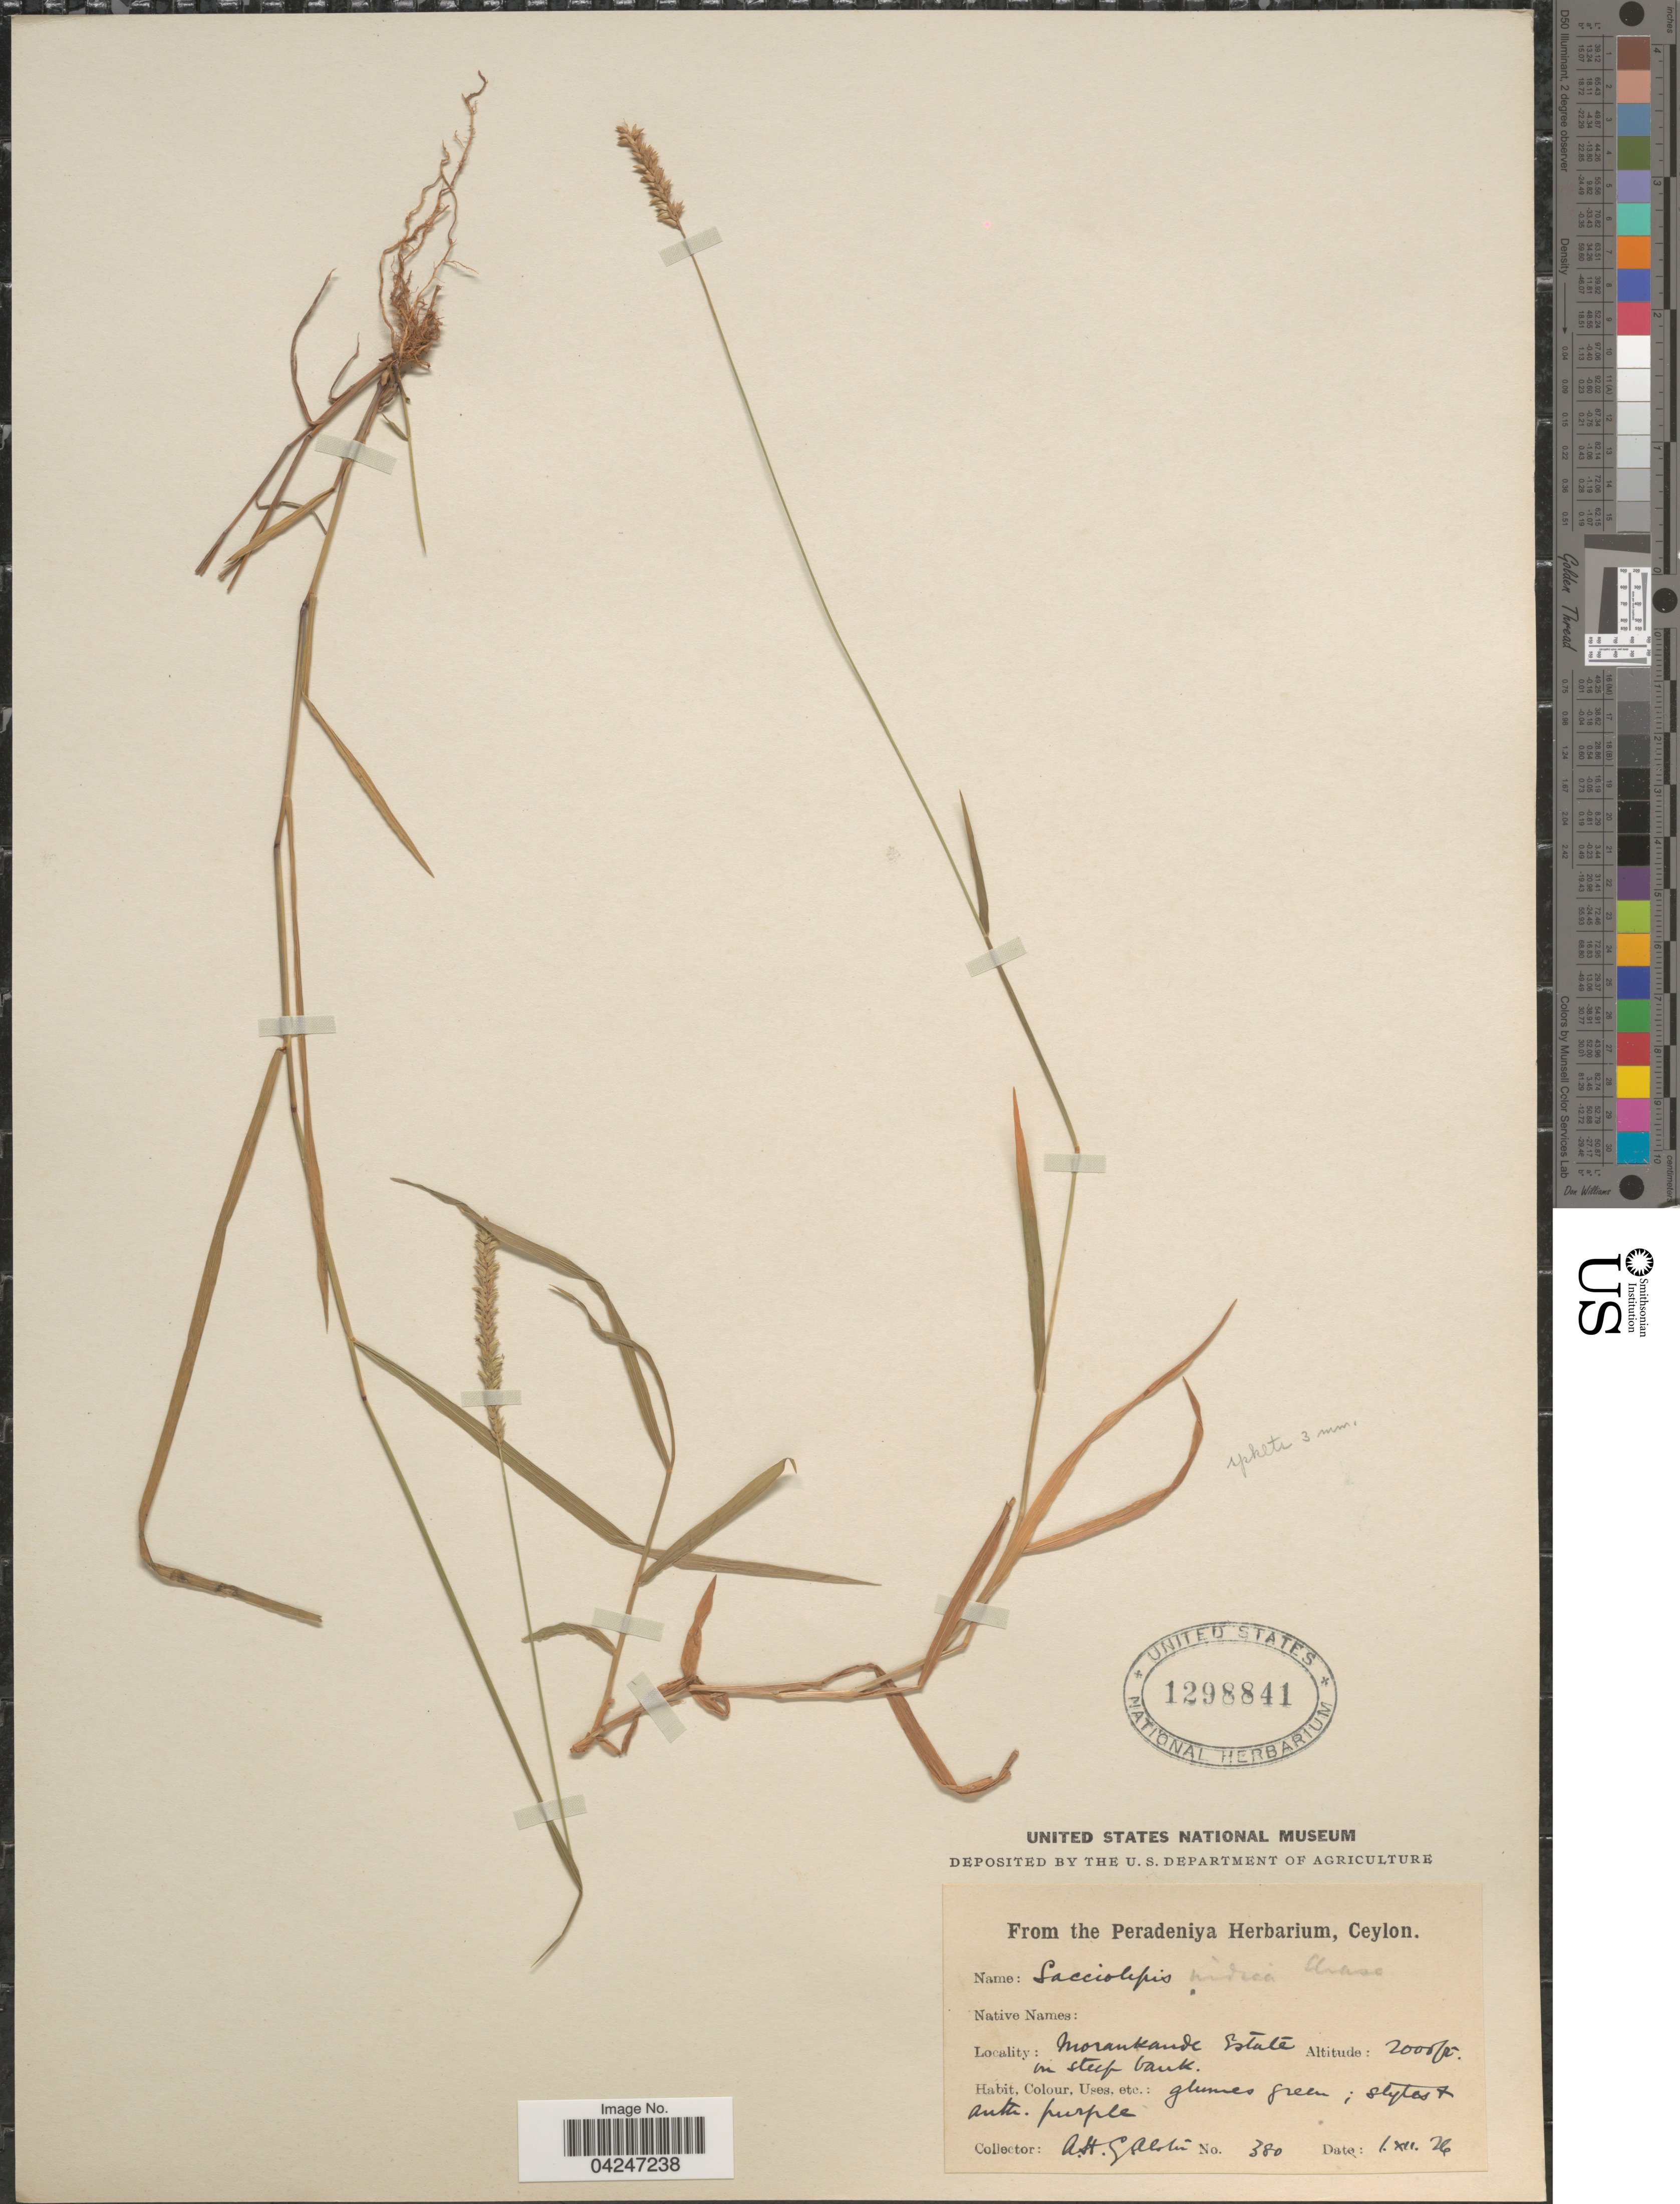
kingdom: Plantae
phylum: Tracheophyta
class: Liliopsida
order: Poales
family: Poaceae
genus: Sacciolepis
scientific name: Sacciolepis indica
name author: (L.) Chase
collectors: A. H. Alston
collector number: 380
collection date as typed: Transcribed d/m/y: 1/12/26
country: Sri Lanka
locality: Ceylon. Morankande Estate in steep bank.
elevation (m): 610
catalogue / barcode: US 1298841